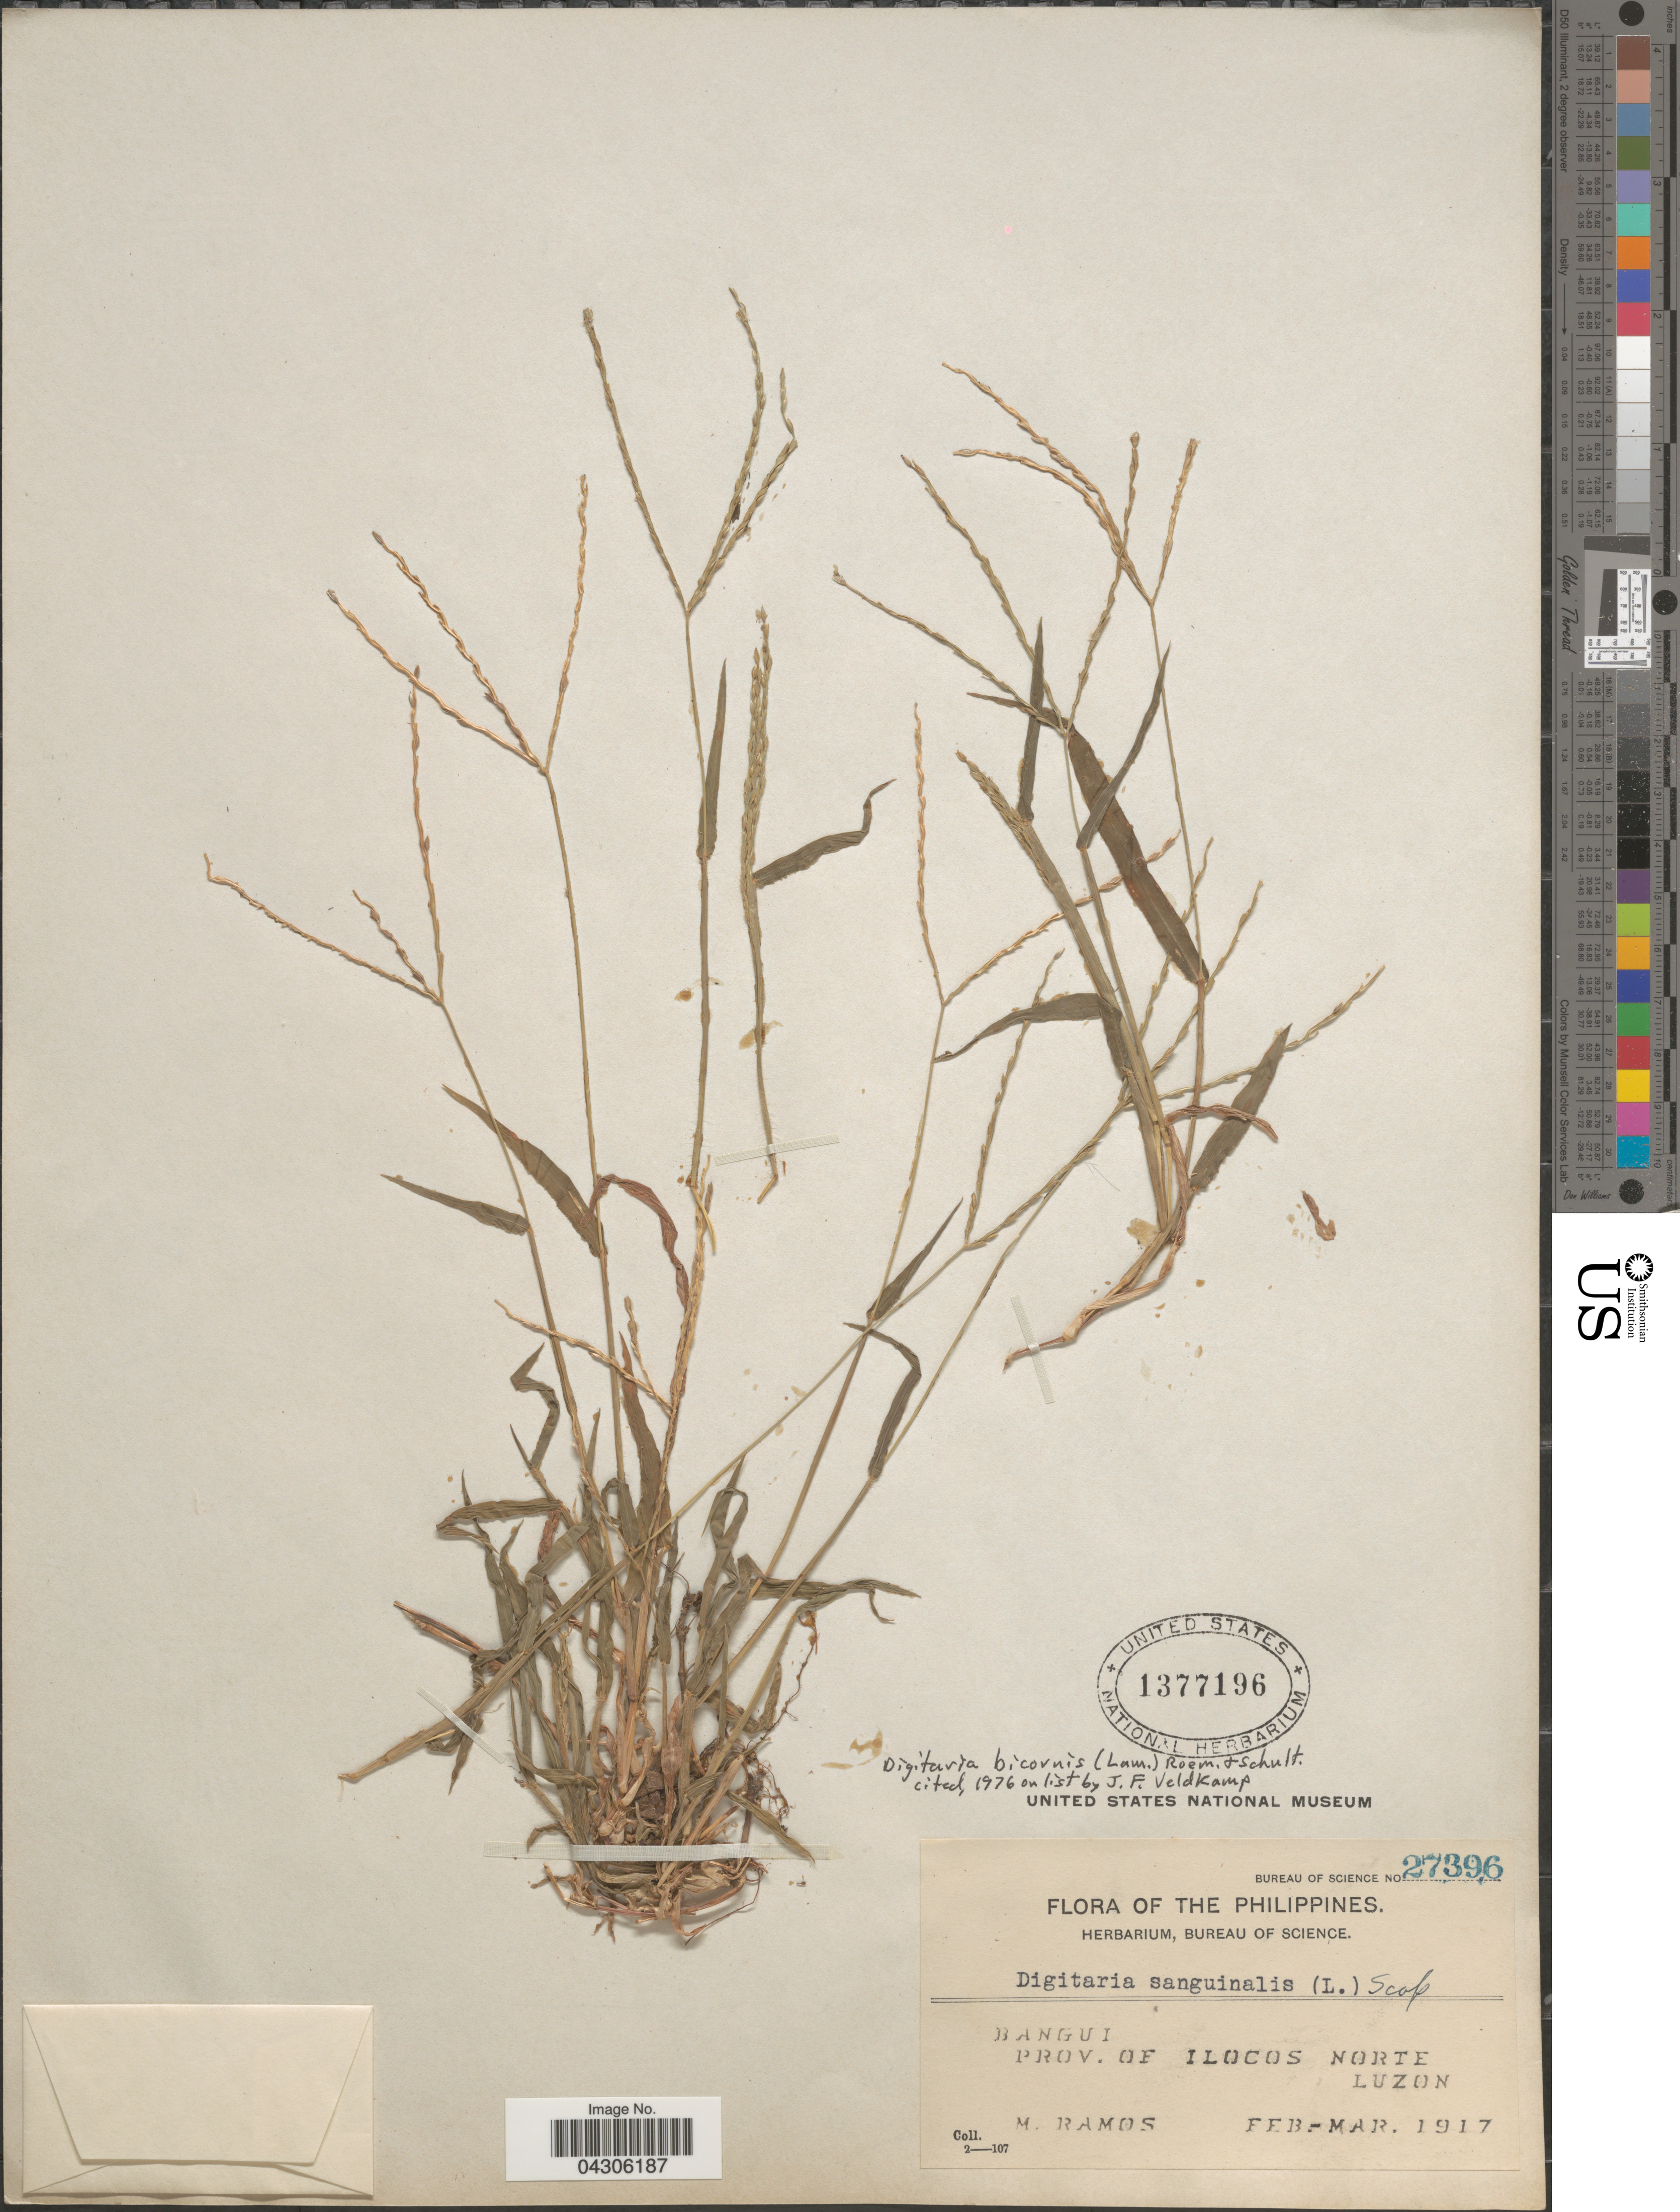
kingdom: Plantae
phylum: Tracheophyta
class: Liliopsida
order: Poales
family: Poaceae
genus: Digitaria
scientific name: Digitaria bicornis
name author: (Lam.) Roem. & Schult.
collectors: M. Ramos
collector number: Bureau of Science 27396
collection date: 1917-02/1917-03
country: Philippines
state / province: Ilocos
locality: Bangui. Norte Luzon.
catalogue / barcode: US 1377196